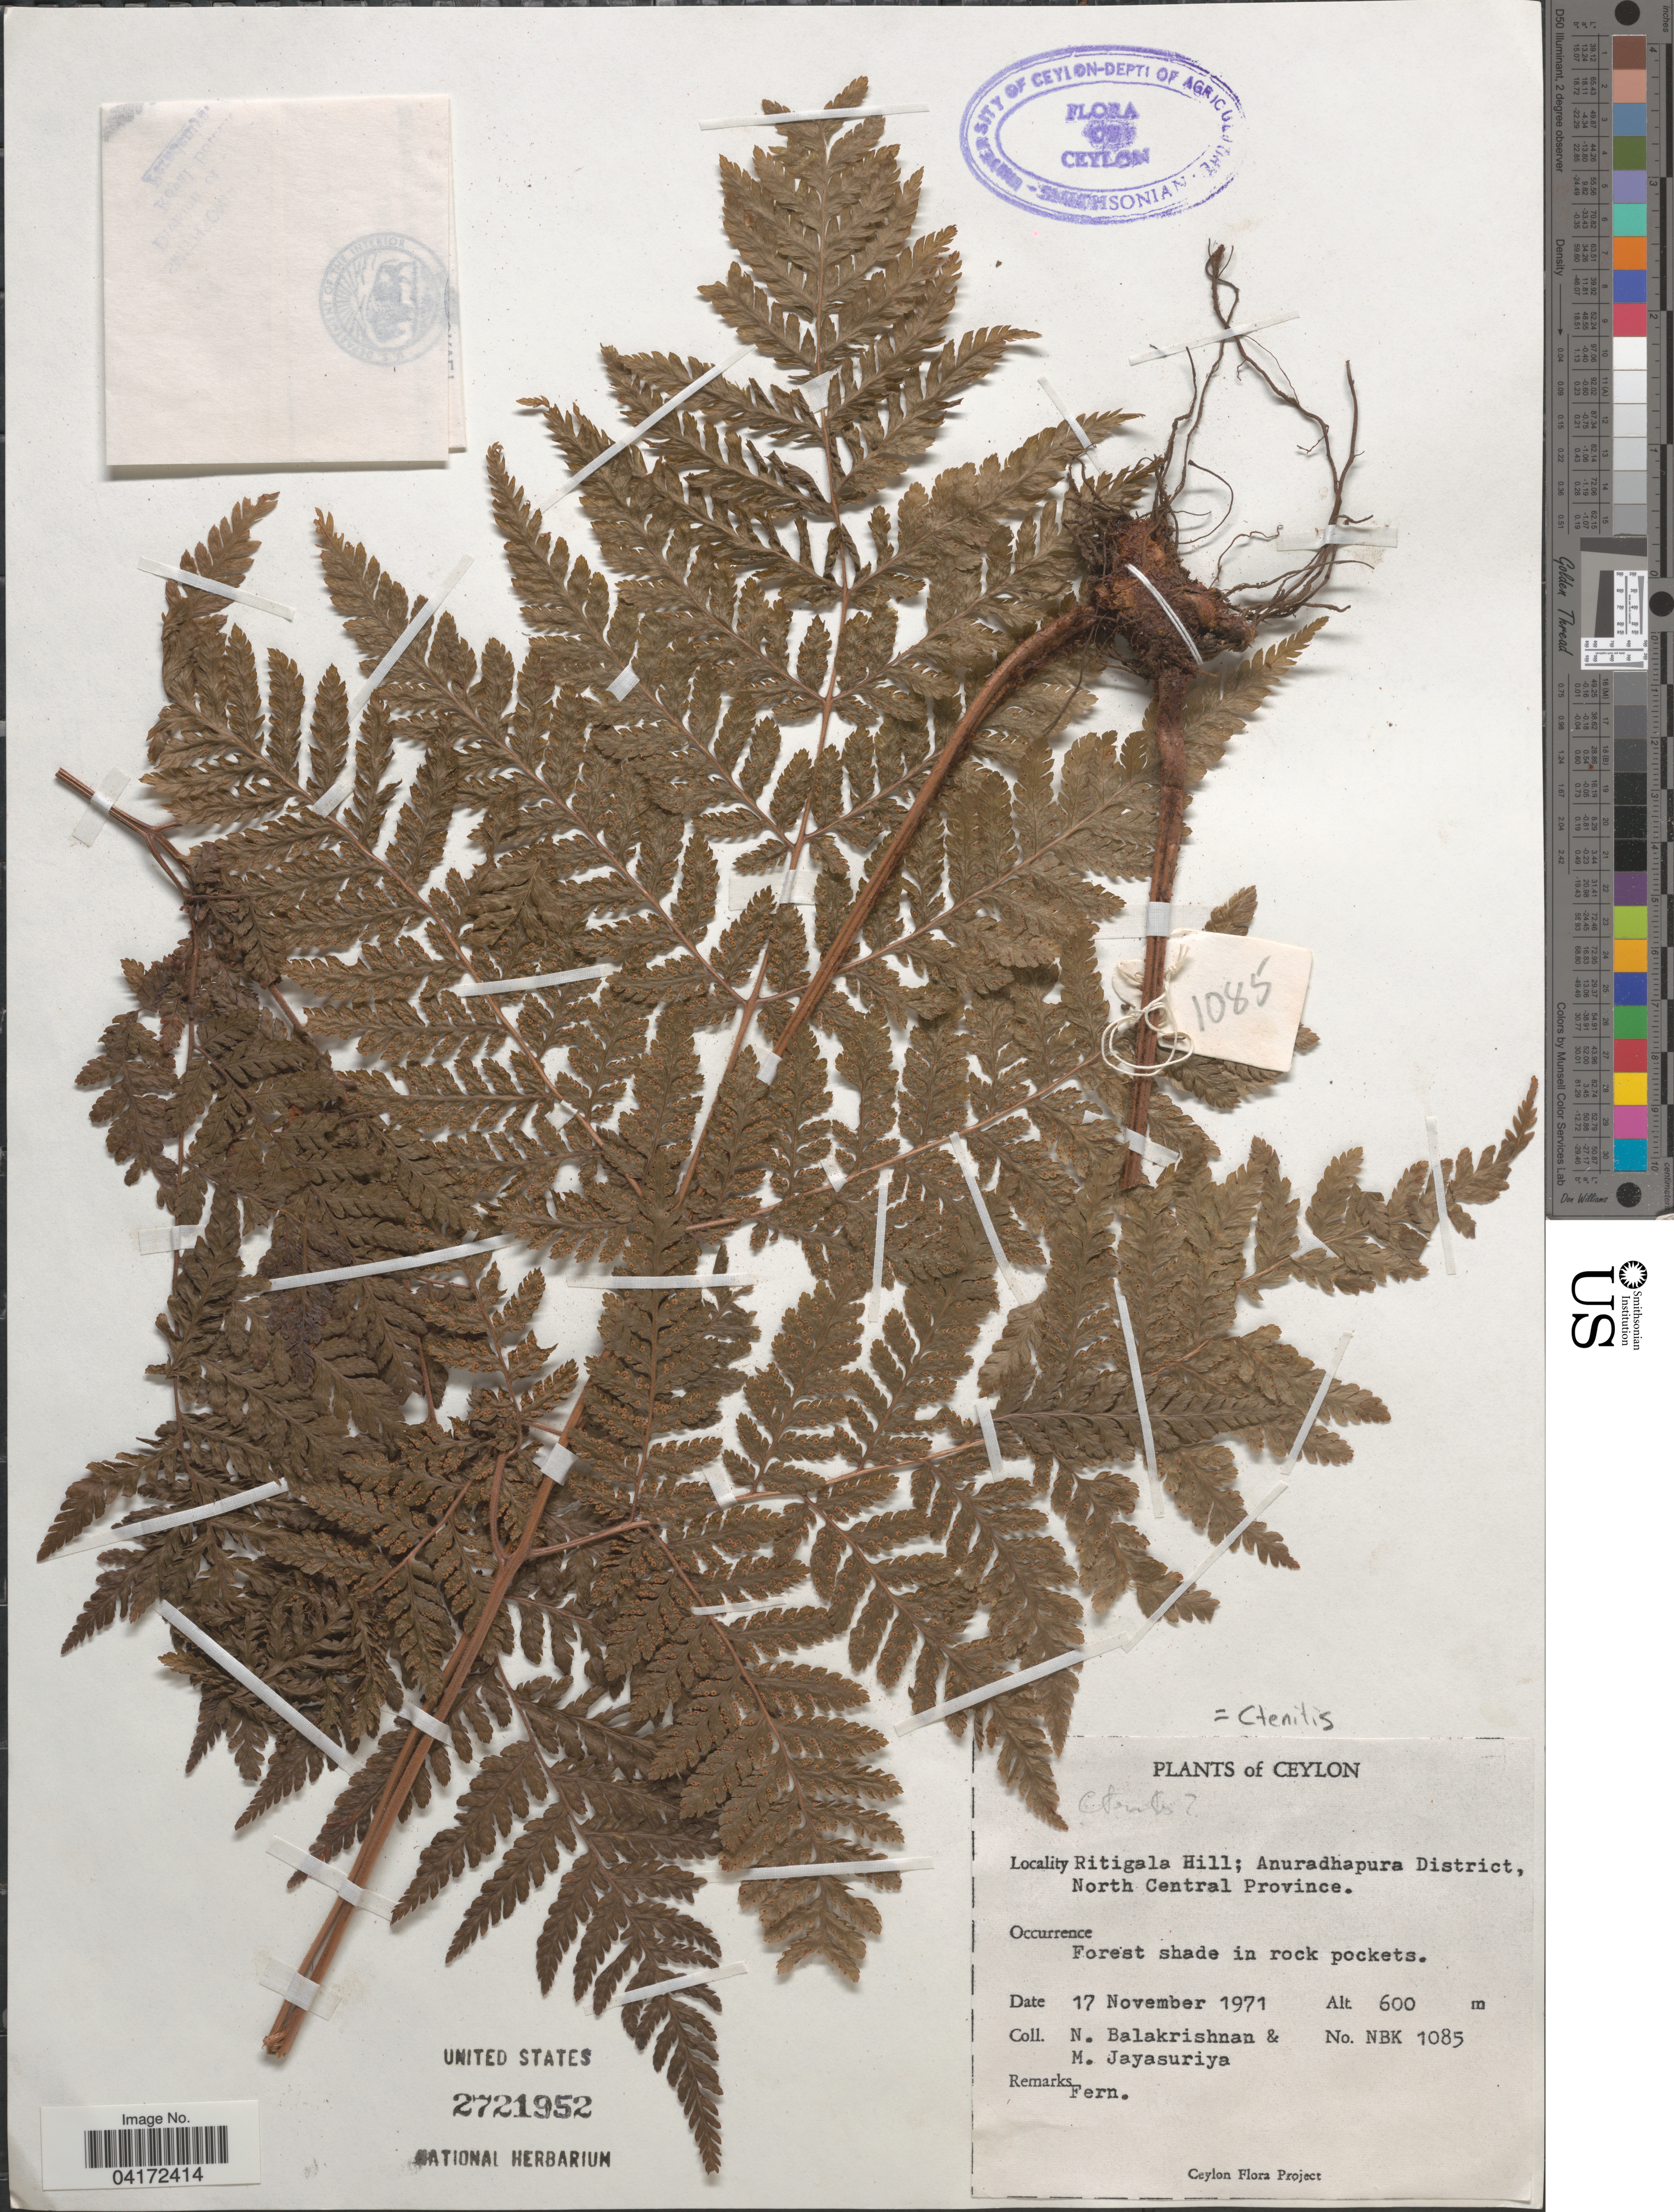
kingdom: Plantae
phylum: Tracheophyta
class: Polypodiopsida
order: Polypodiales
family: Dryopteridaceae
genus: Ctenitis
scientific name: Ctenitis sp.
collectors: N. Balakrishnan & M. Jayasuriya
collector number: NBK1085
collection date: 1971-11-17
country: Sri Lanka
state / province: North Central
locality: Ceylon. Ritigala Hill; Anuradhapura District.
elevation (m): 600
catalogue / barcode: US 2721952